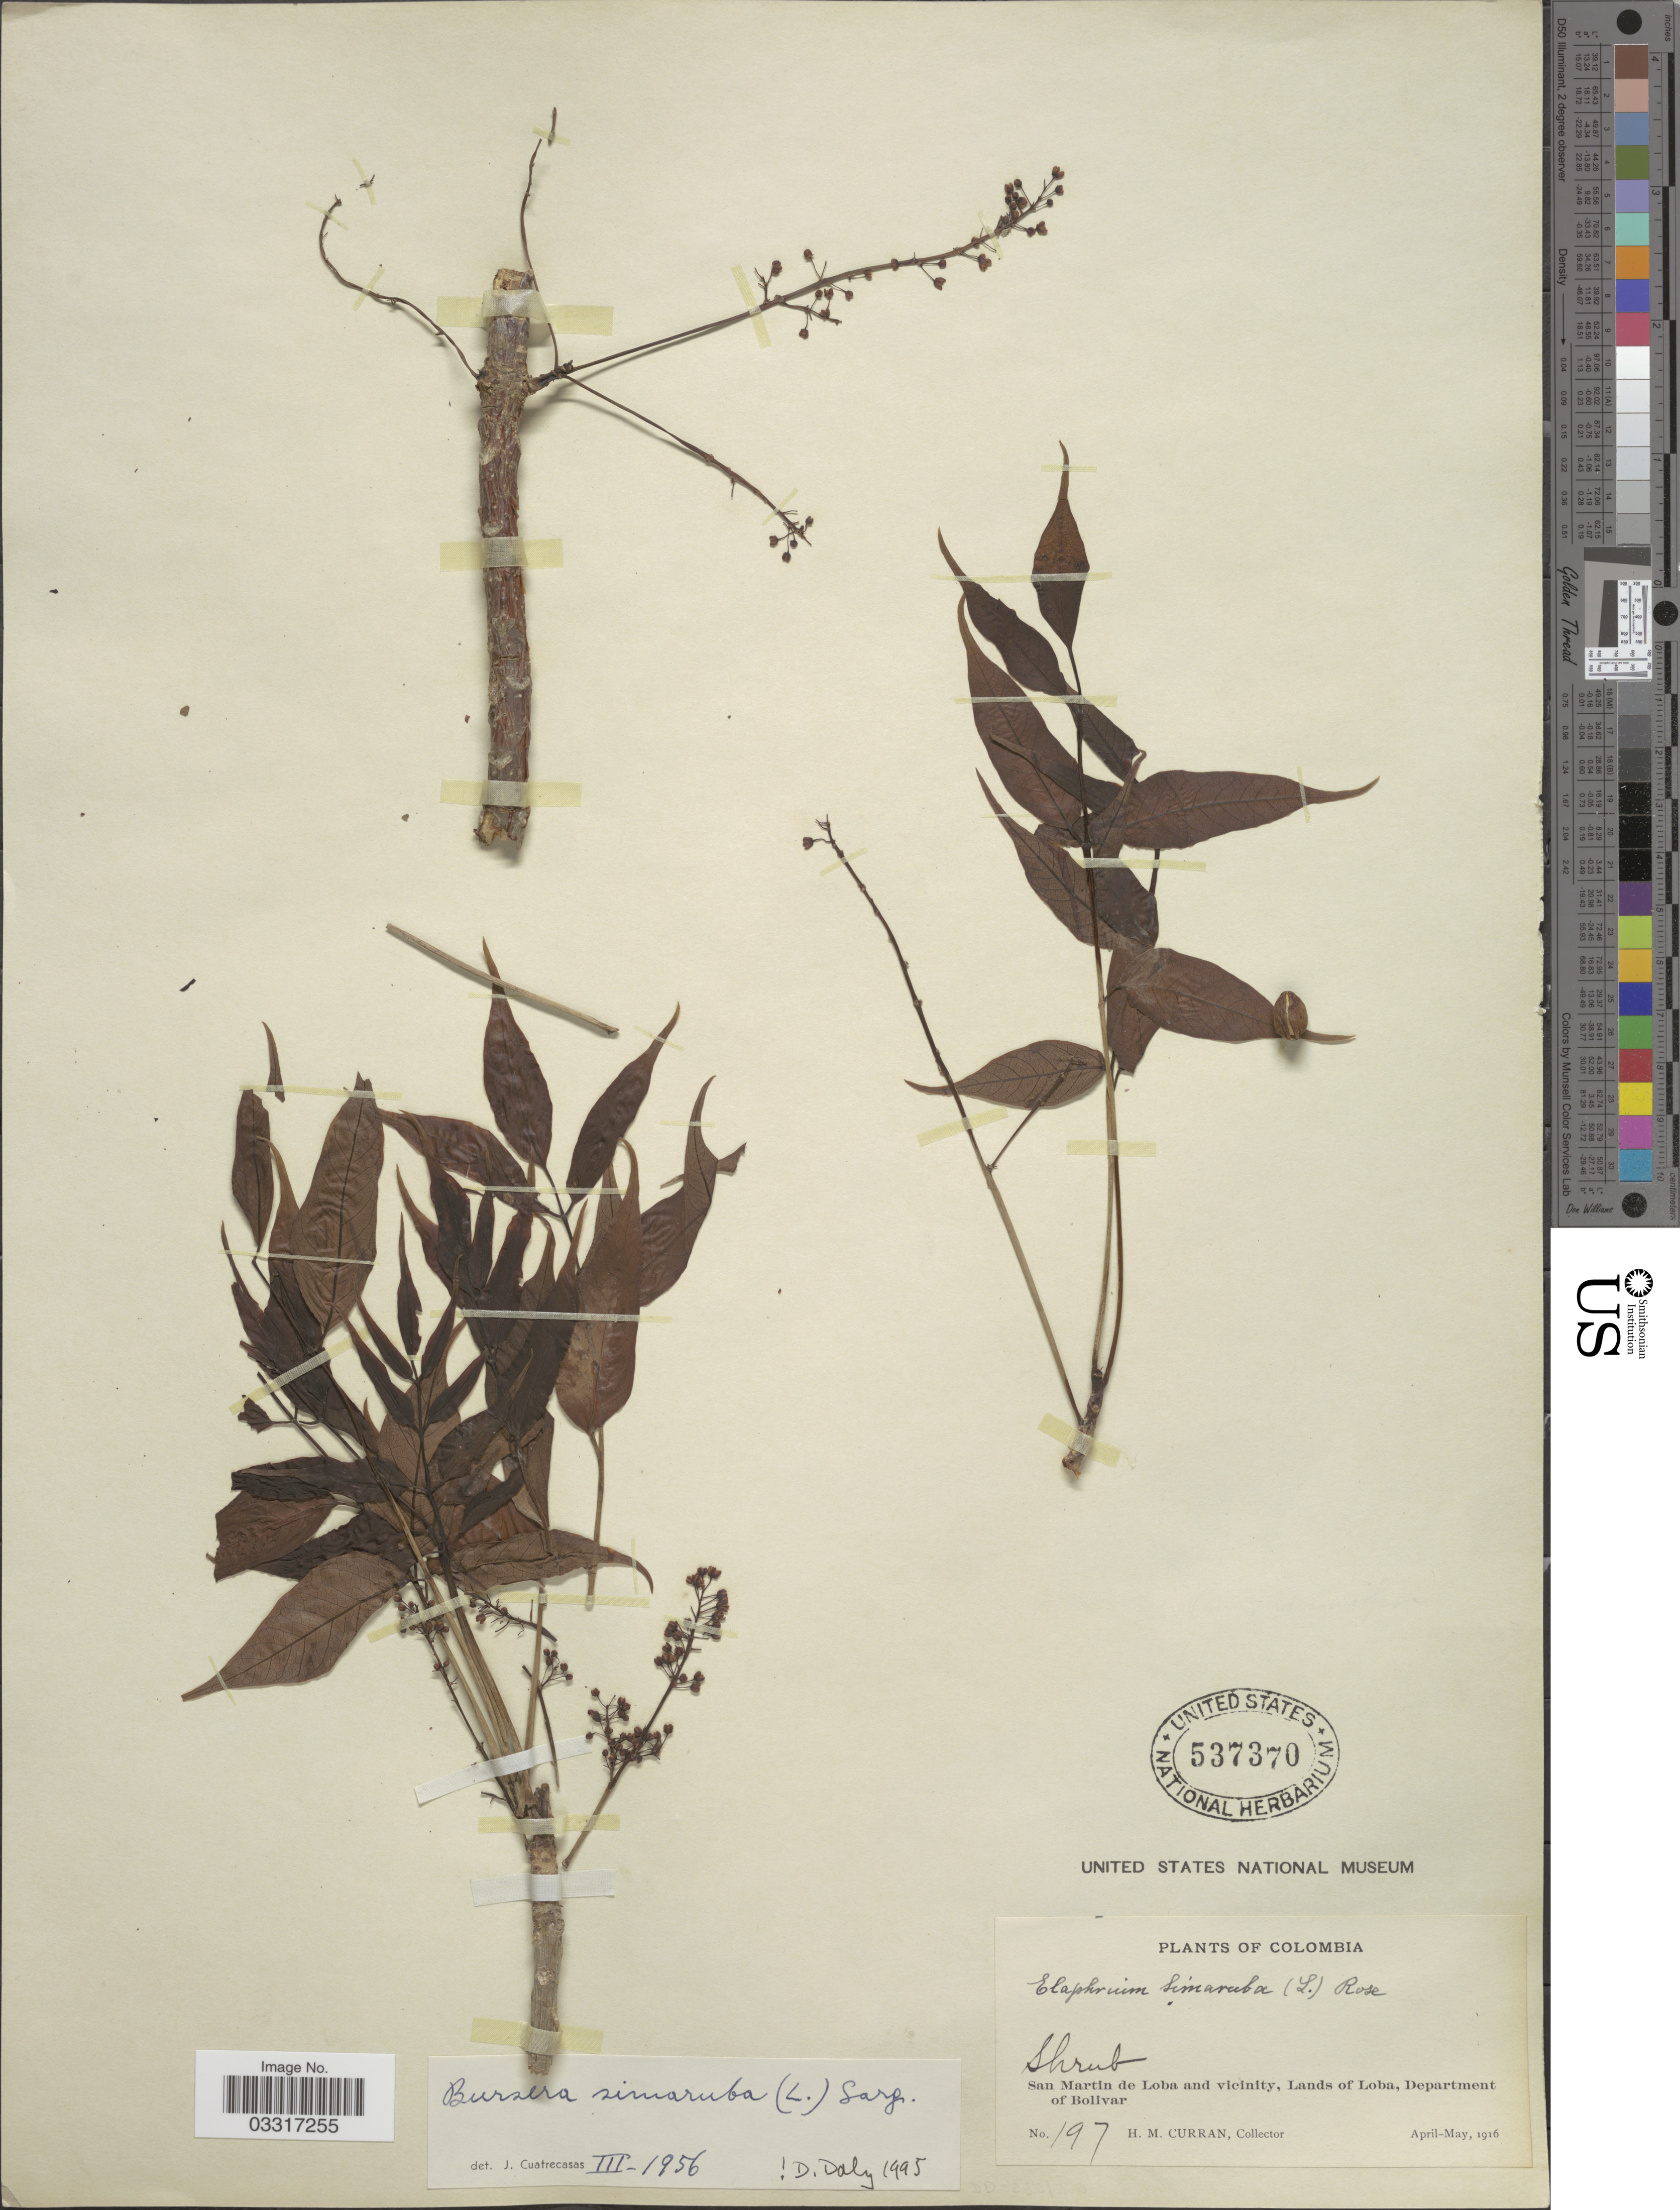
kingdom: Plantae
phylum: Tracheophyta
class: Magnoliopsida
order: Sapindales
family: Burseraceae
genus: Bursera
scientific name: Bursera simaruba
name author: (L.) Sarg.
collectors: H. M. Curran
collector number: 197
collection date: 1916-04/1916-05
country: Colombia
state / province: Bolívar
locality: San Martin de Loba and vicinity, Lands of Loba, Department of Bolivar.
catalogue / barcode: US 537370